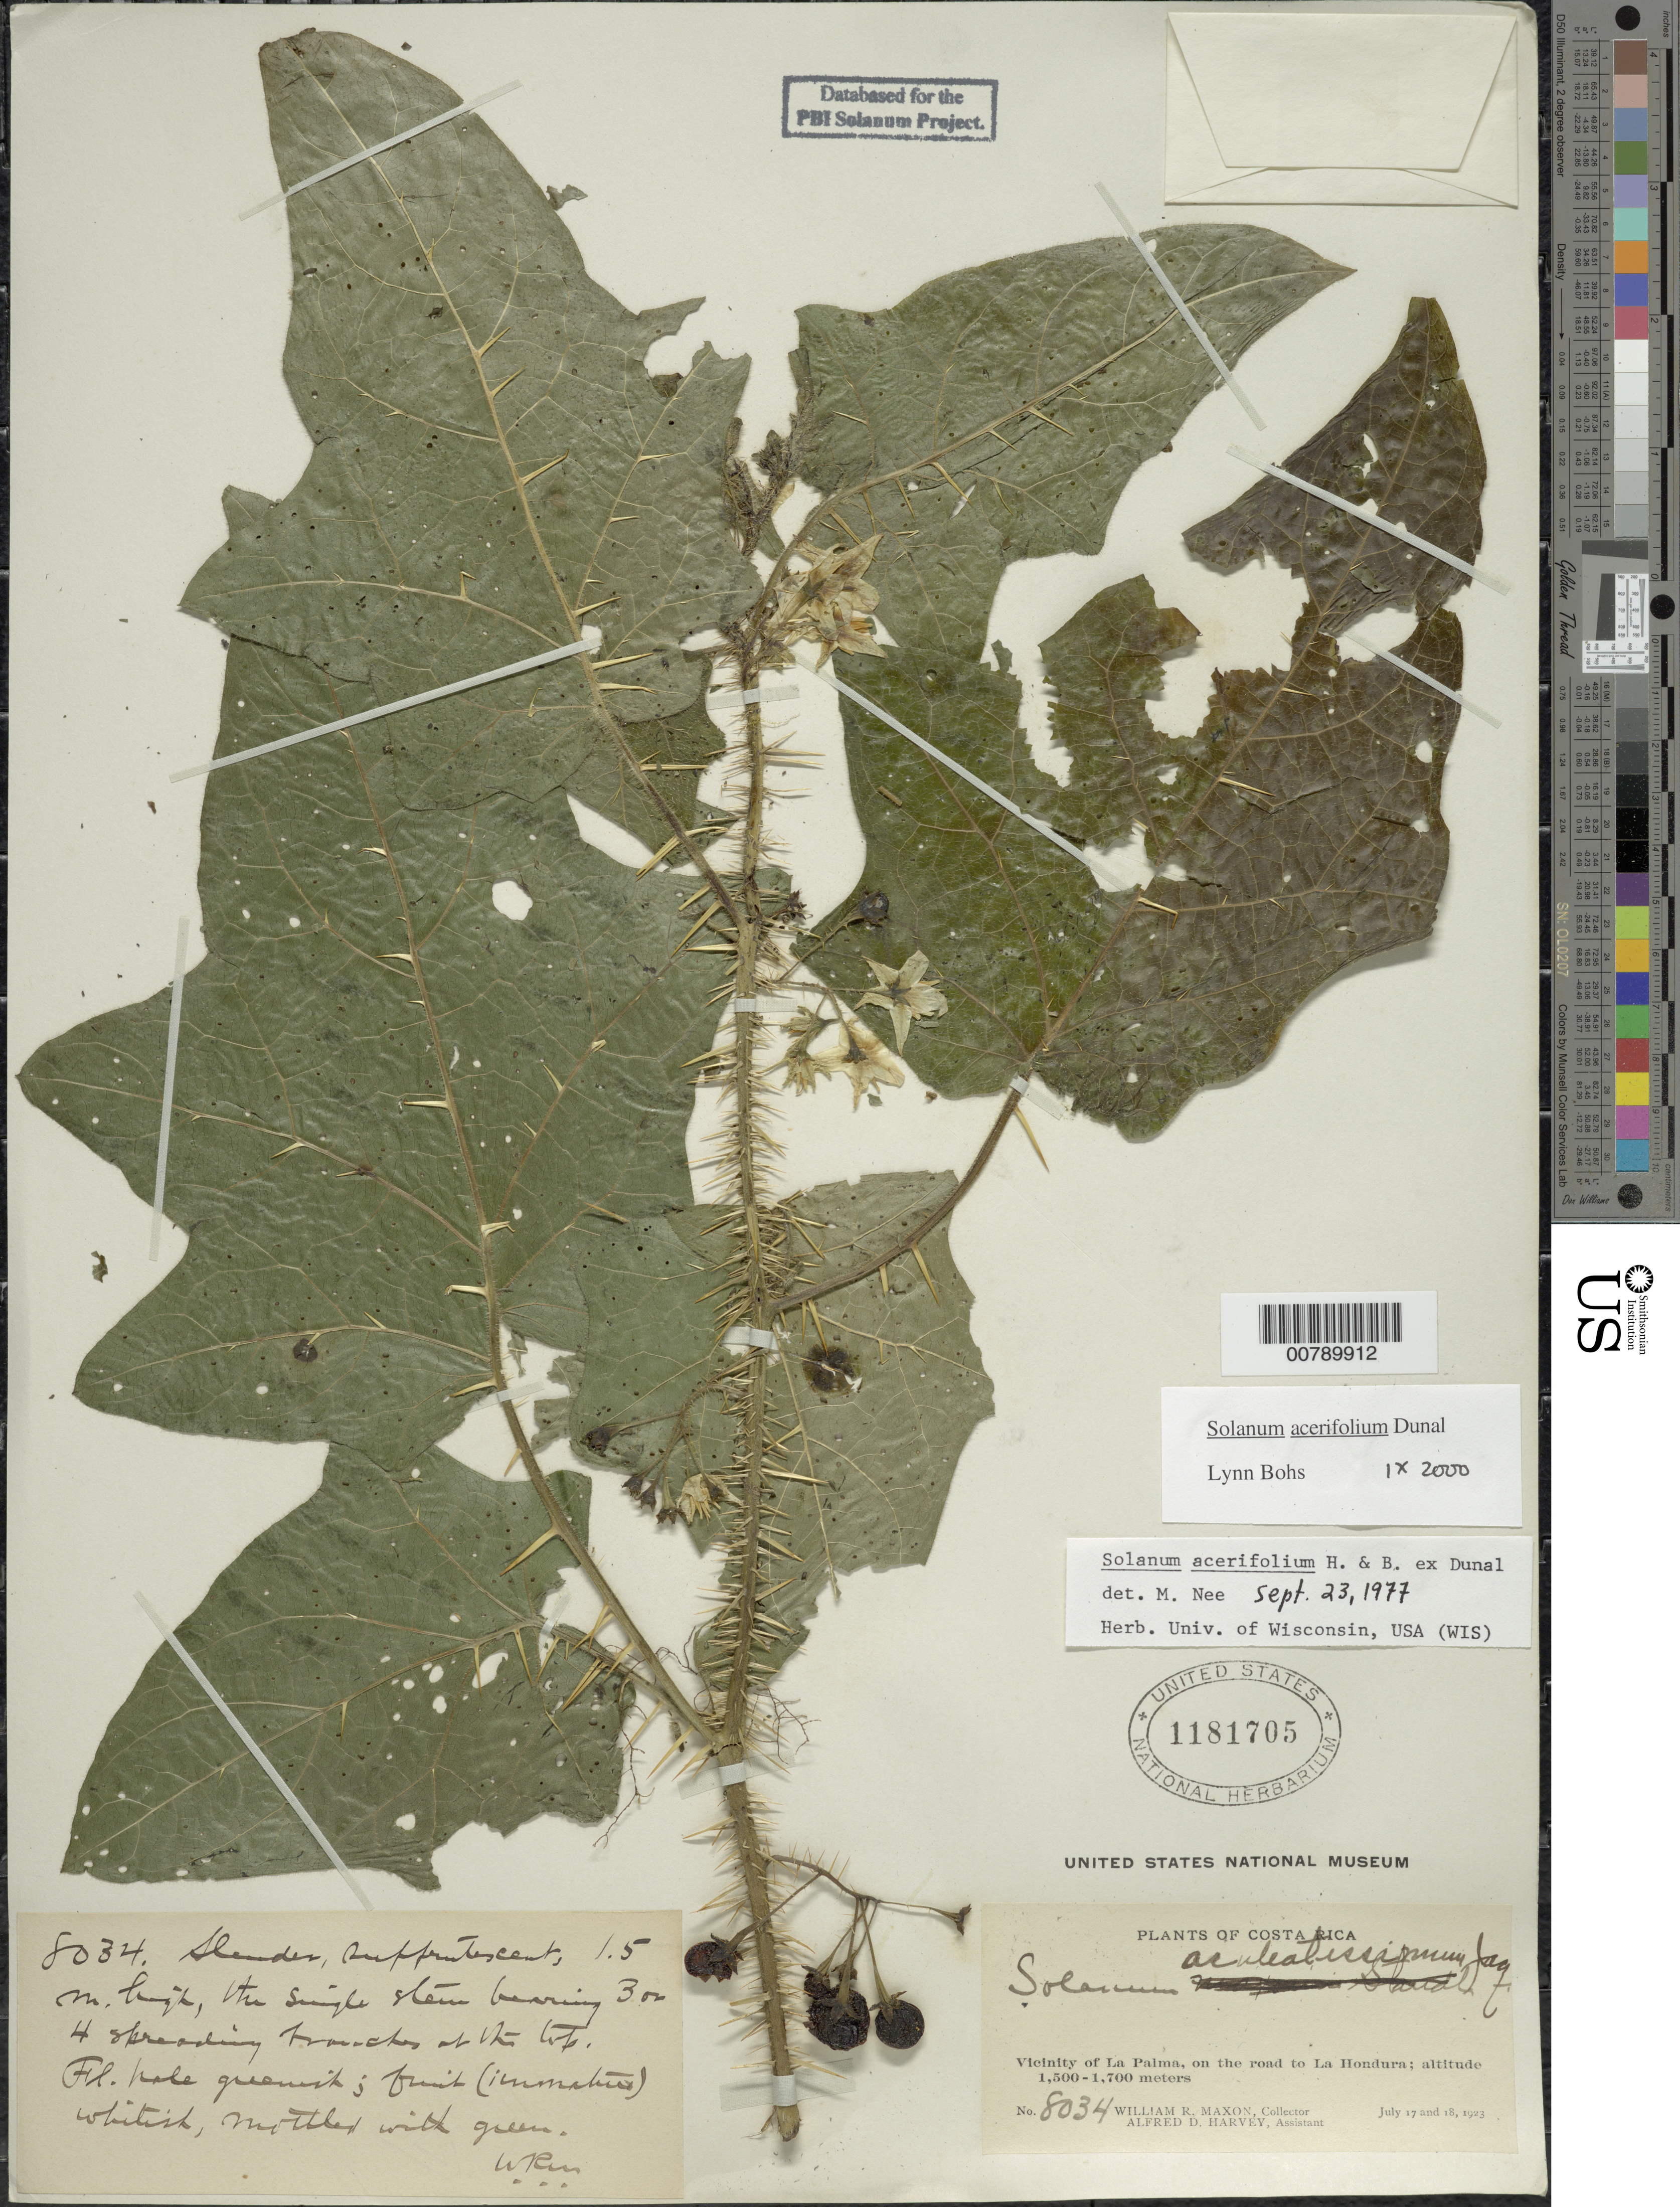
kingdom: Plantae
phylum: Tracheophyta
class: Magnoliopsida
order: Solanales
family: Solanaceae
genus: Solanum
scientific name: Solanum acerifolium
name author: Humb. & Bonpl. ex Dunal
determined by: Bohs, L. A.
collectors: W. R. Maxon & A. D. Harvey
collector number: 8034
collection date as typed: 17 Jul 1923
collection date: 1923-07-17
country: Costa Rica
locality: Vicinity of La Palma, on the road to La Hondura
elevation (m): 1500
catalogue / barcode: US 1181705